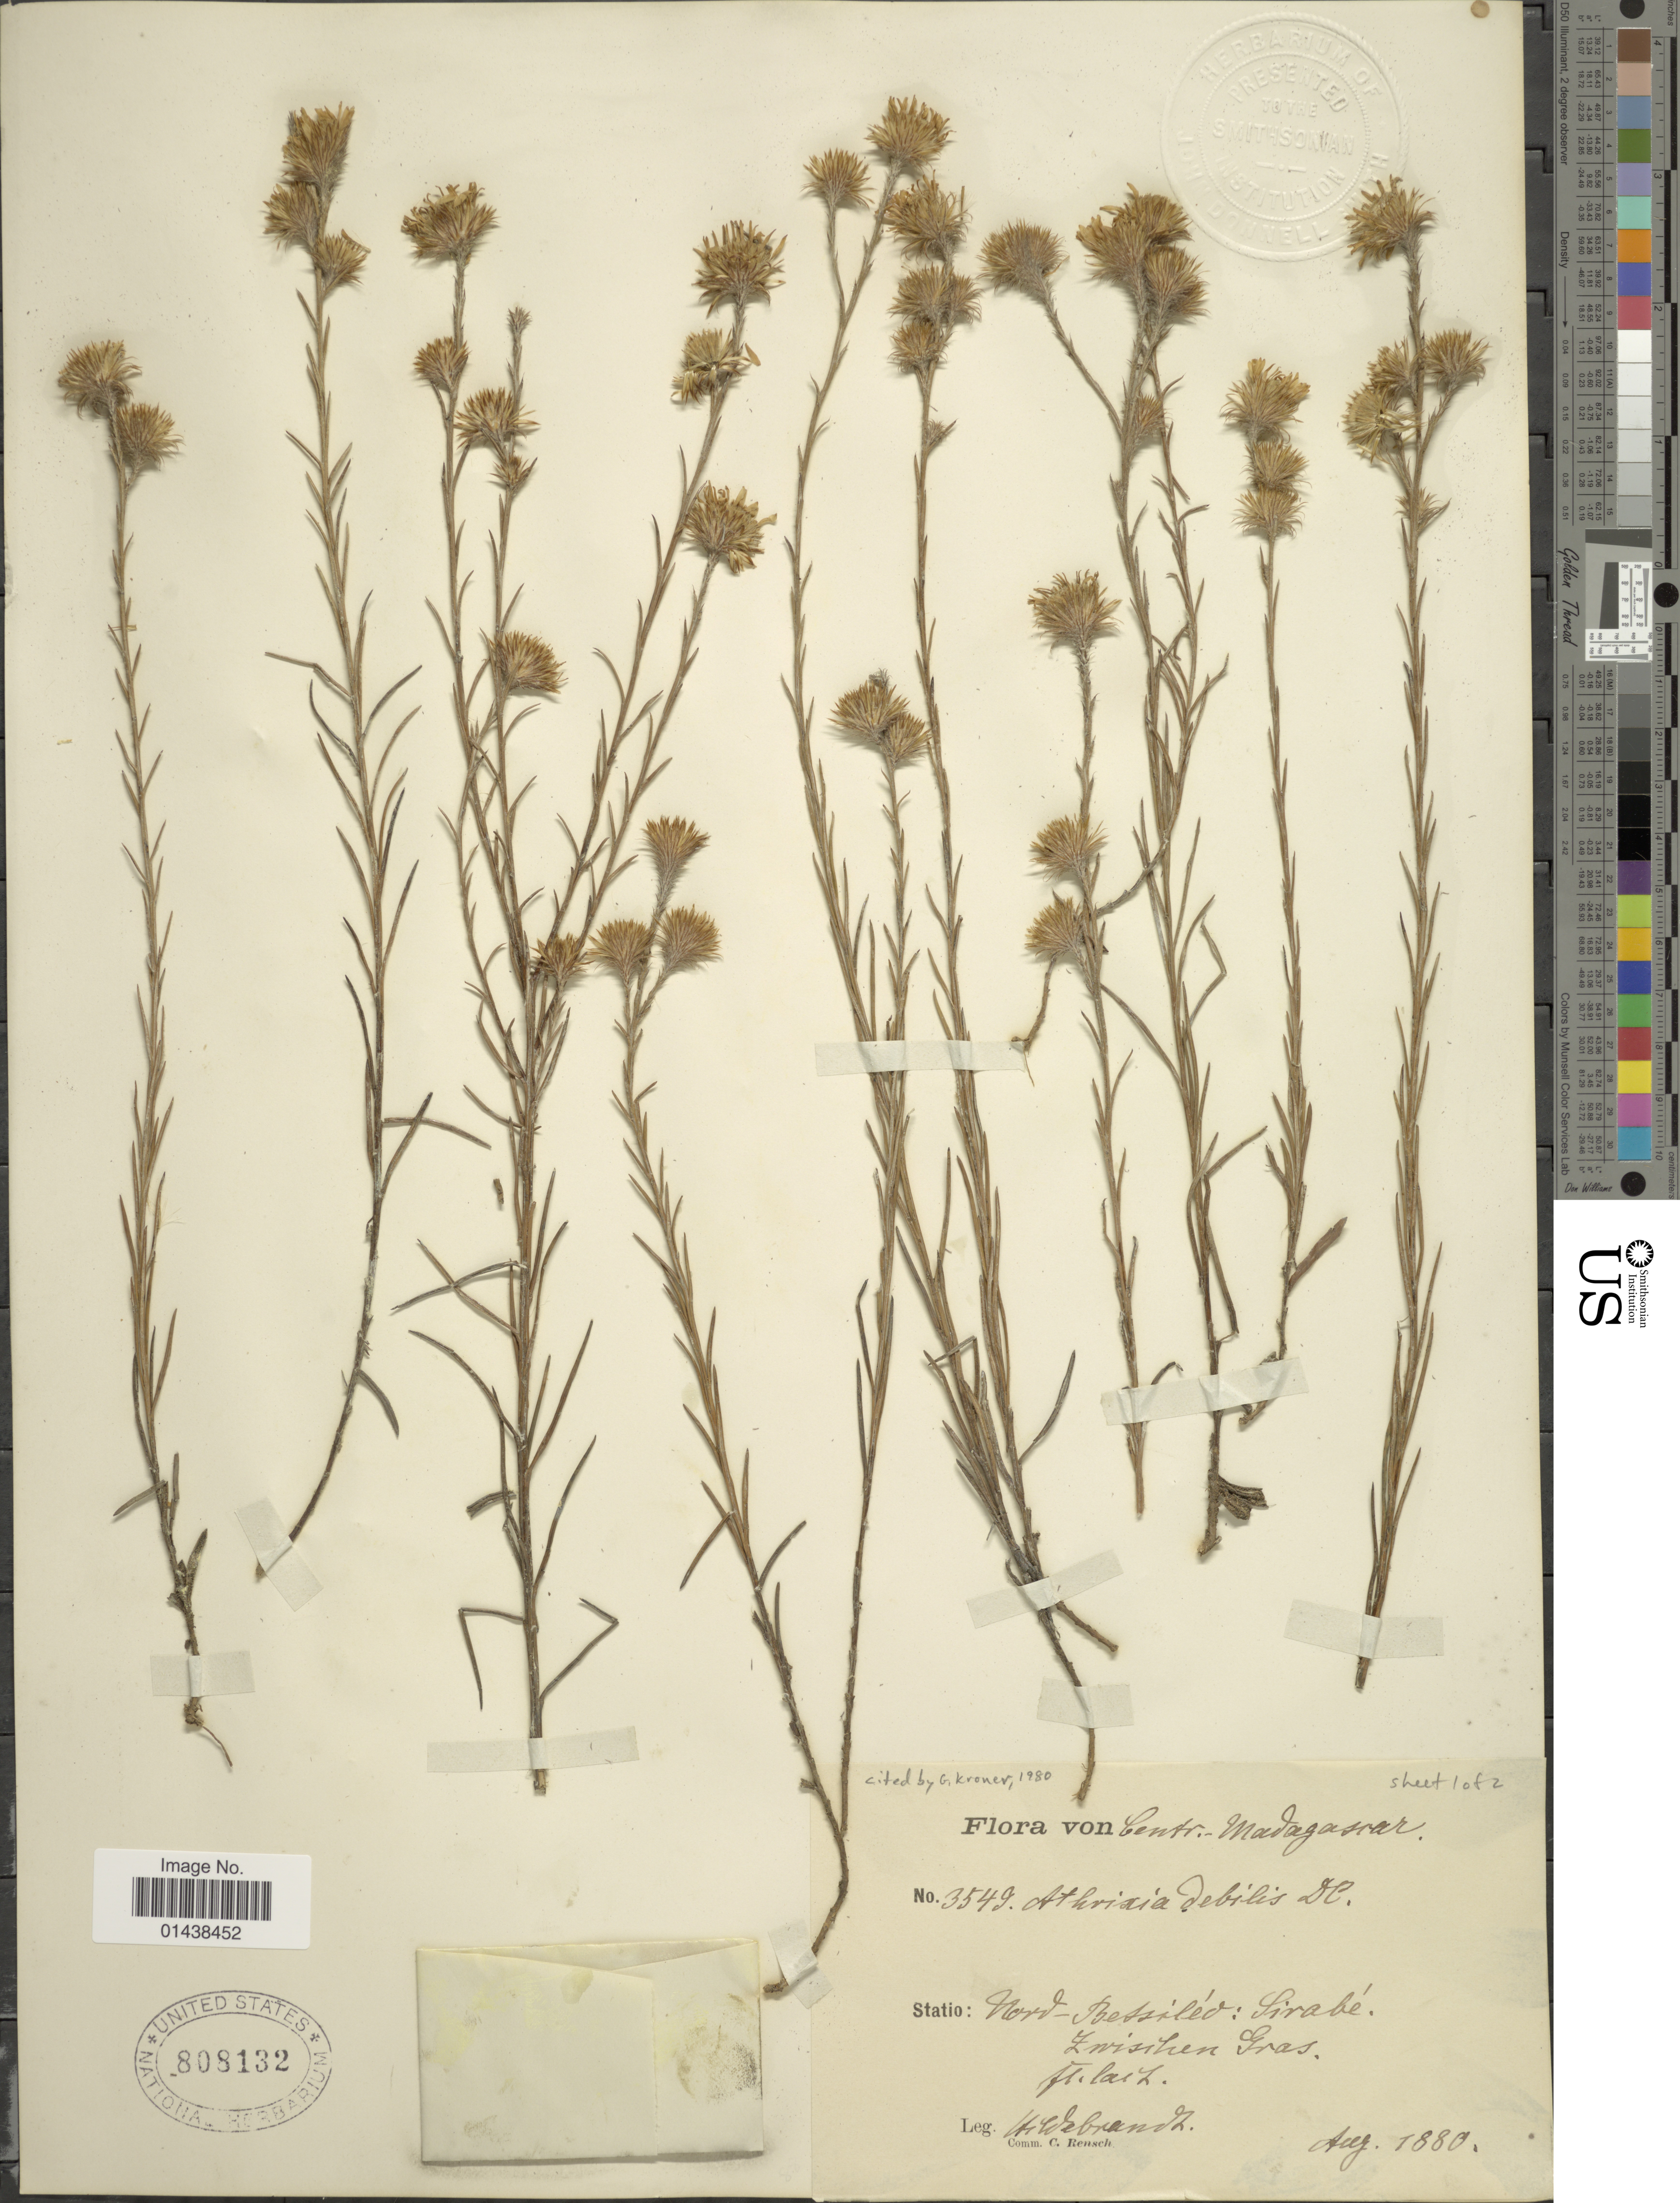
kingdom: Plantae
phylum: Tracheophyta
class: Magnoliopsida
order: Asterales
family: Asteraceae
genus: Athrixia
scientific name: Athrixia debilis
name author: DC.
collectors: J. Hildebrandt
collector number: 3549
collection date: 1880-08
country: Madagascar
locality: Statio: Nord - Betsileo : Sirabe, Zwischen Gras.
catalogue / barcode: US 808132